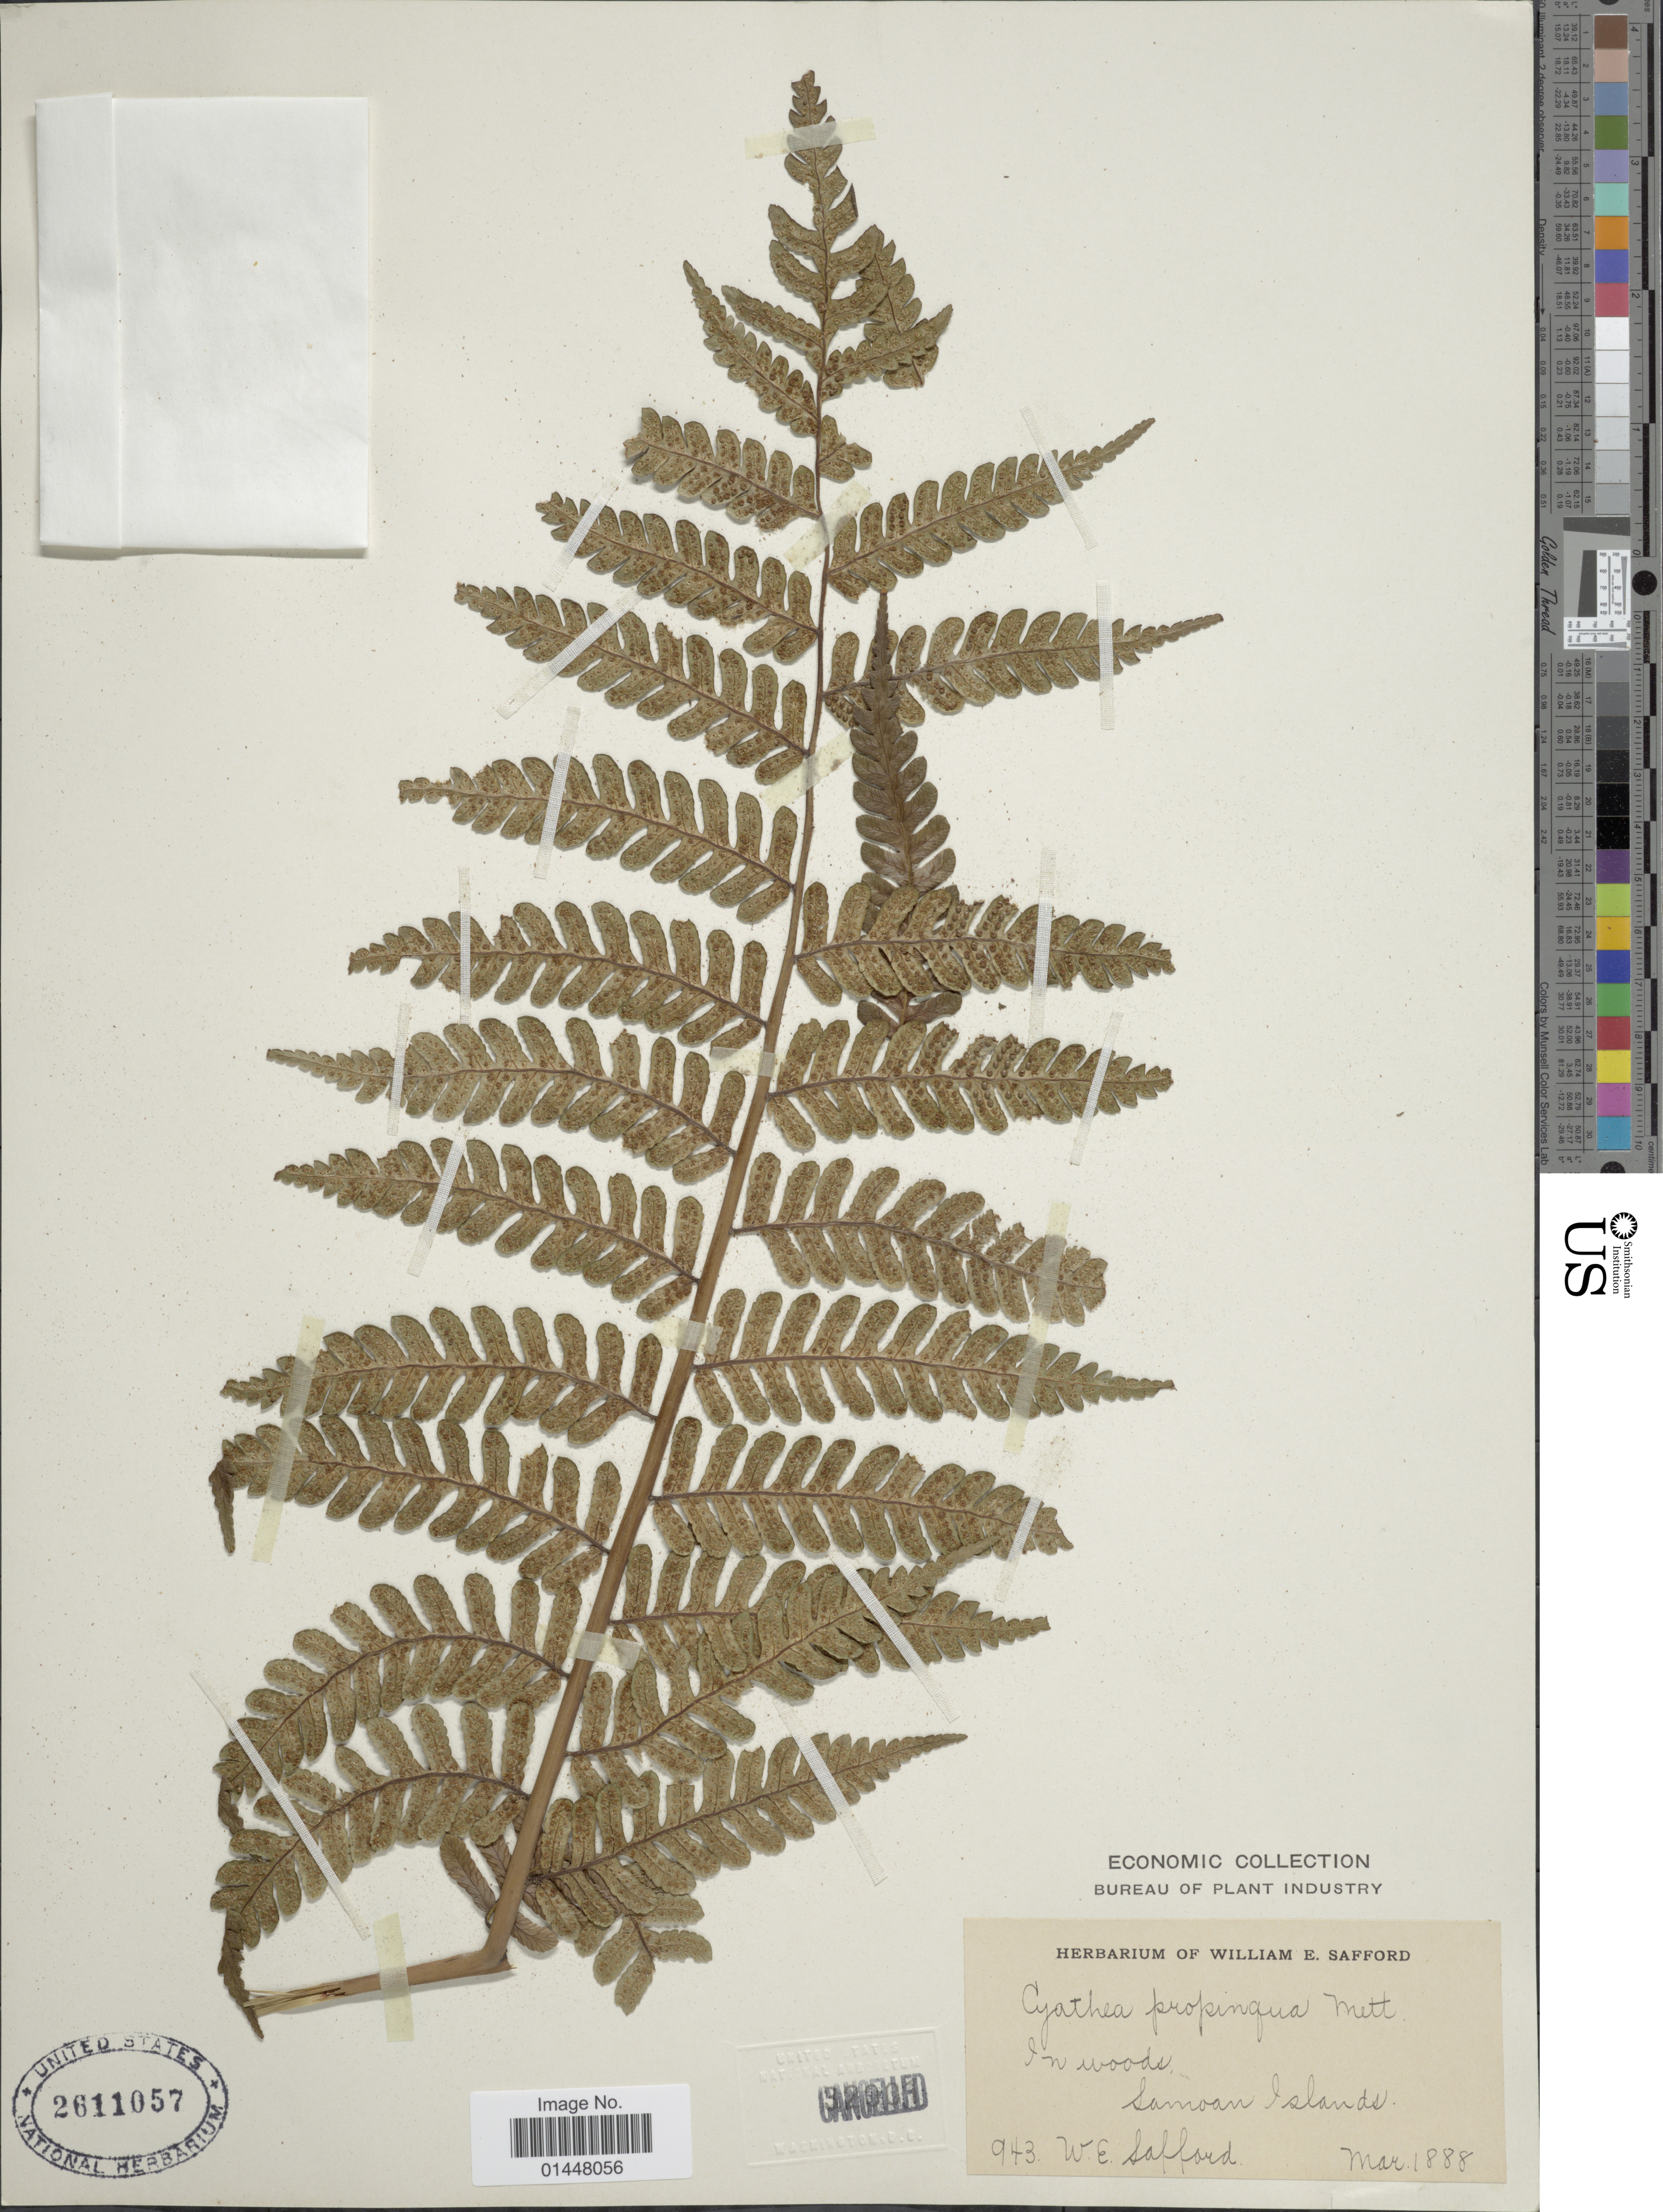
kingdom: Plantae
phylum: Tracheophyta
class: Polypodiopsida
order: Cyatheales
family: Cyatheaceae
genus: Sphaeropteris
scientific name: Sphaeropteris propinqua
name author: (Mett.) R.M. Tryon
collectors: W. E. Safford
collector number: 943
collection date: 1888-03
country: Samoa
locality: In woods, Samoan islands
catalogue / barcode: US 2611057